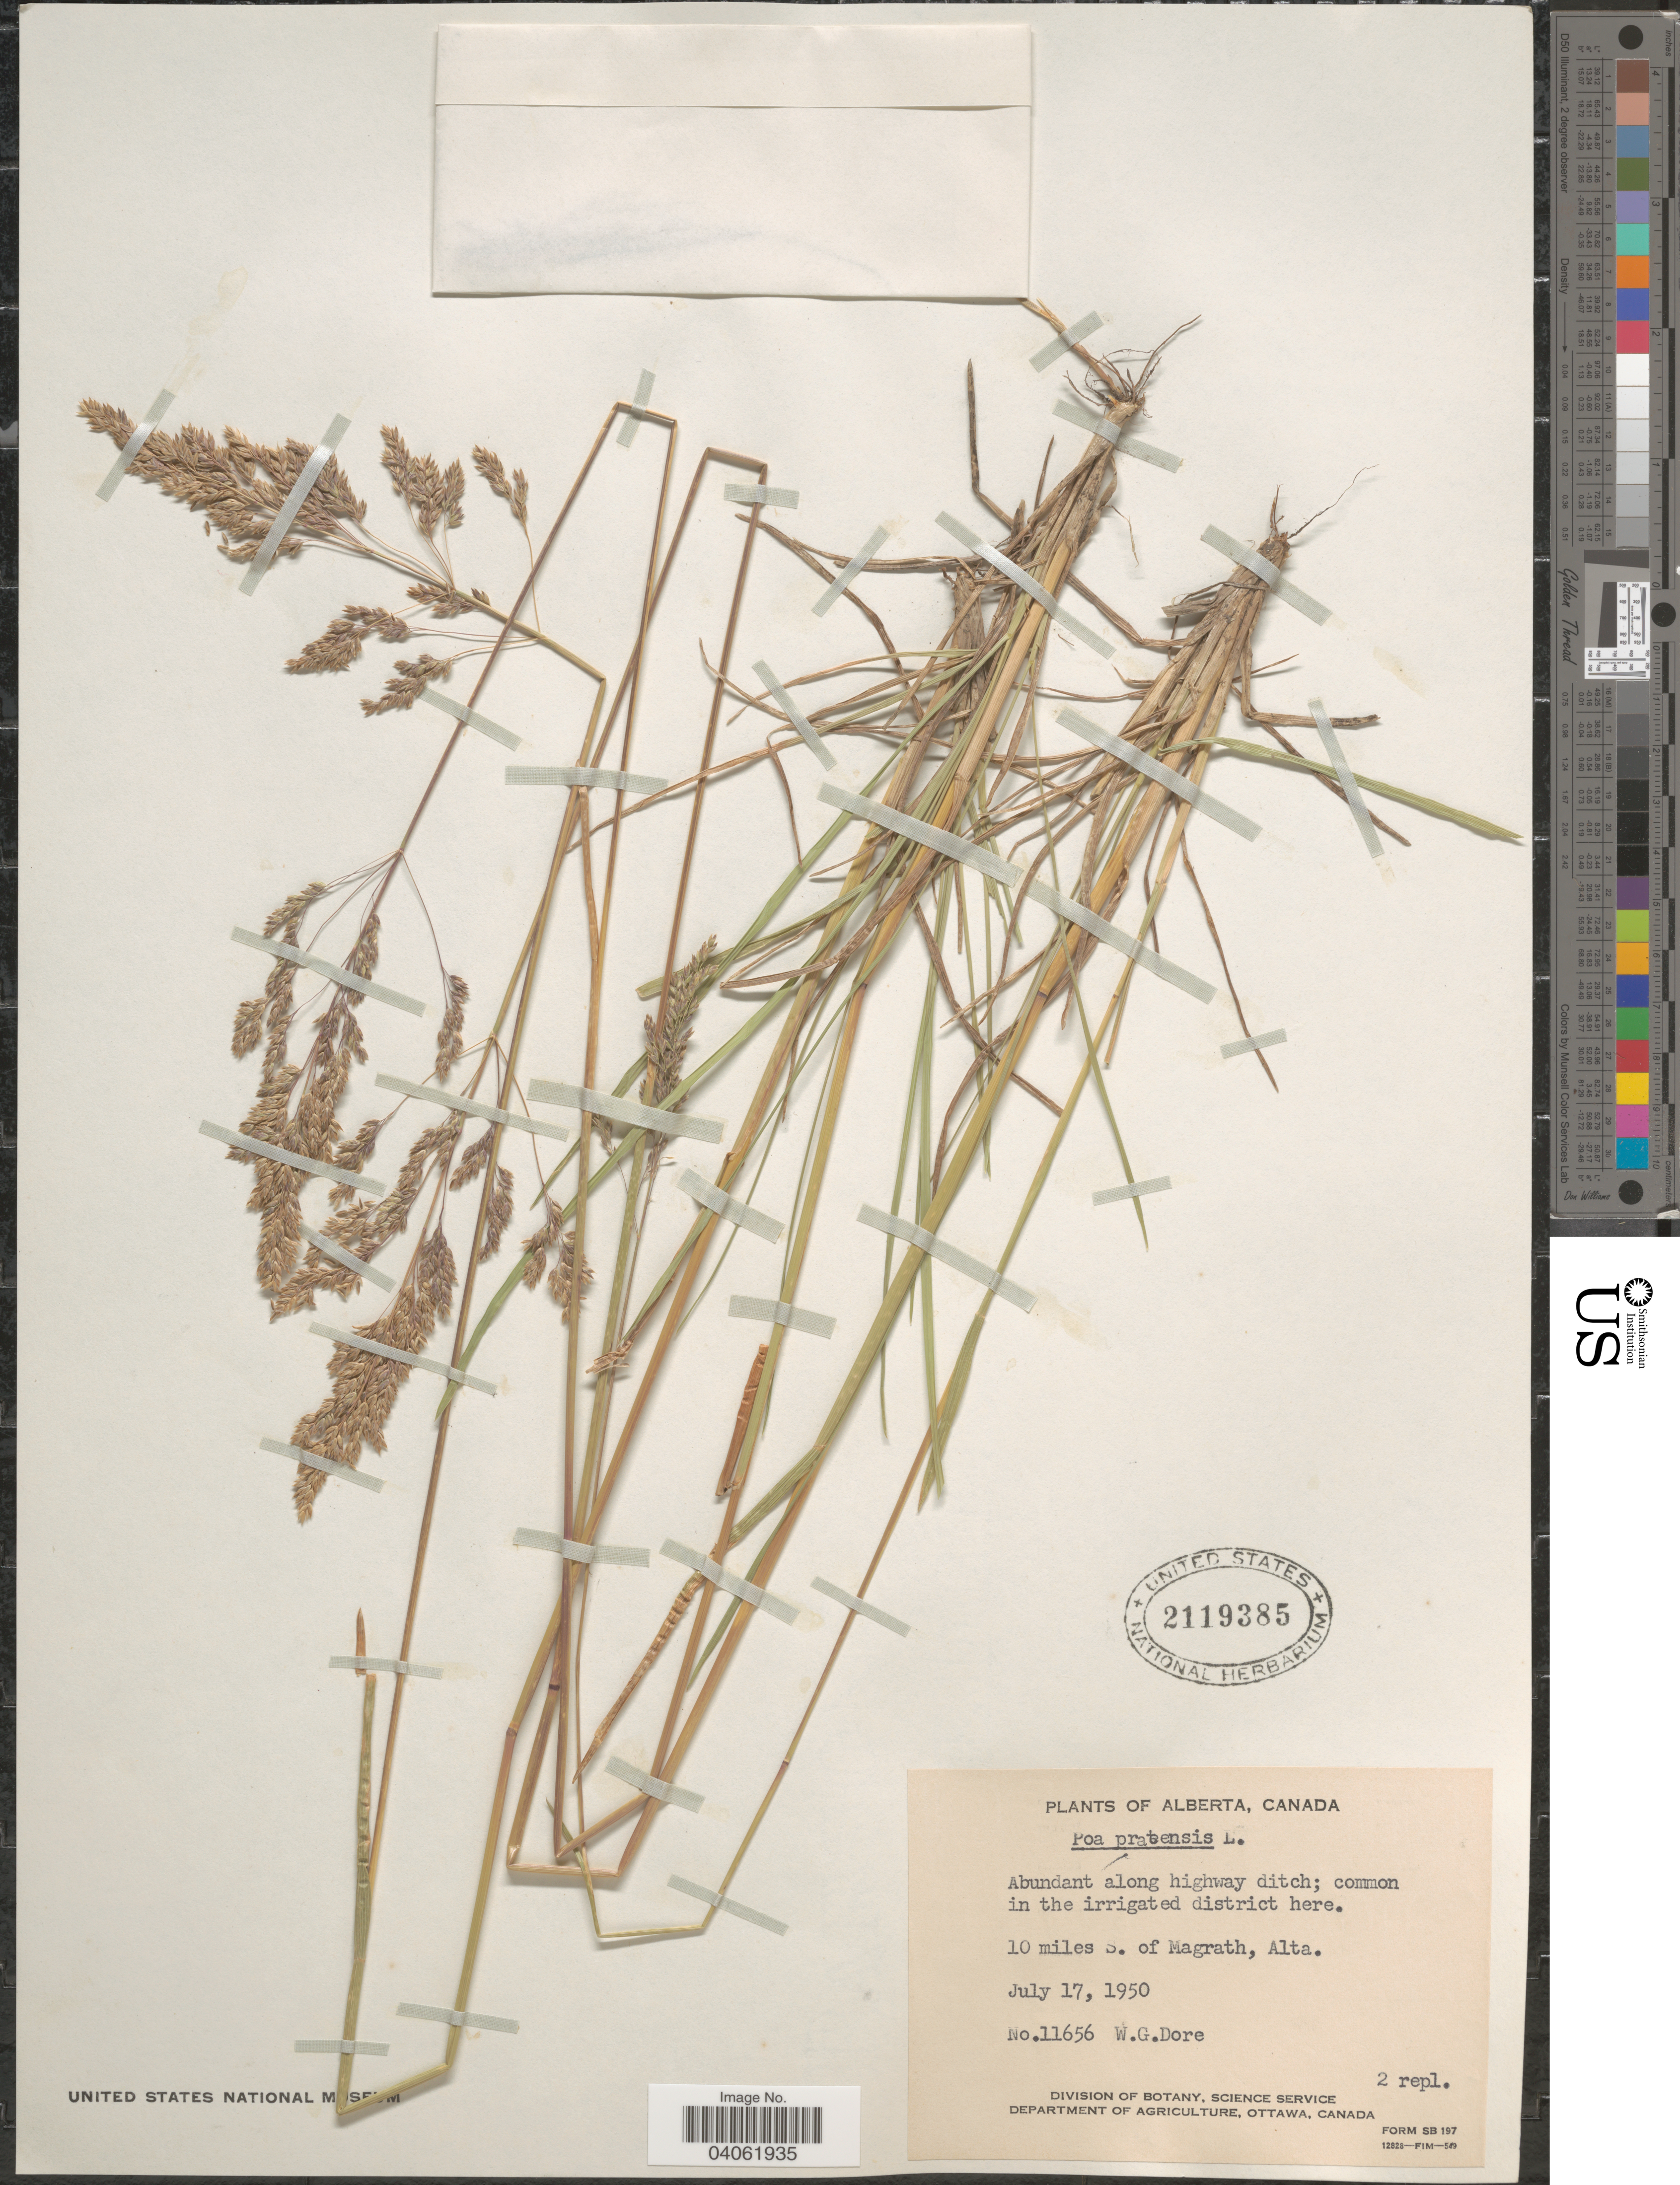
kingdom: Plantae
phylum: Tracheophyta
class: Liliopsida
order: Poales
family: Poaceae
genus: Poa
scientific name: Poa pratensis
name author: L.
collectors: W. Dore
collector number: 11656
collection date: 1950-07-17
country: Canada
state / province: Alberta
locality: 10 miles S. of Magrath, Alta.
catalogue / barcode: US 2119385